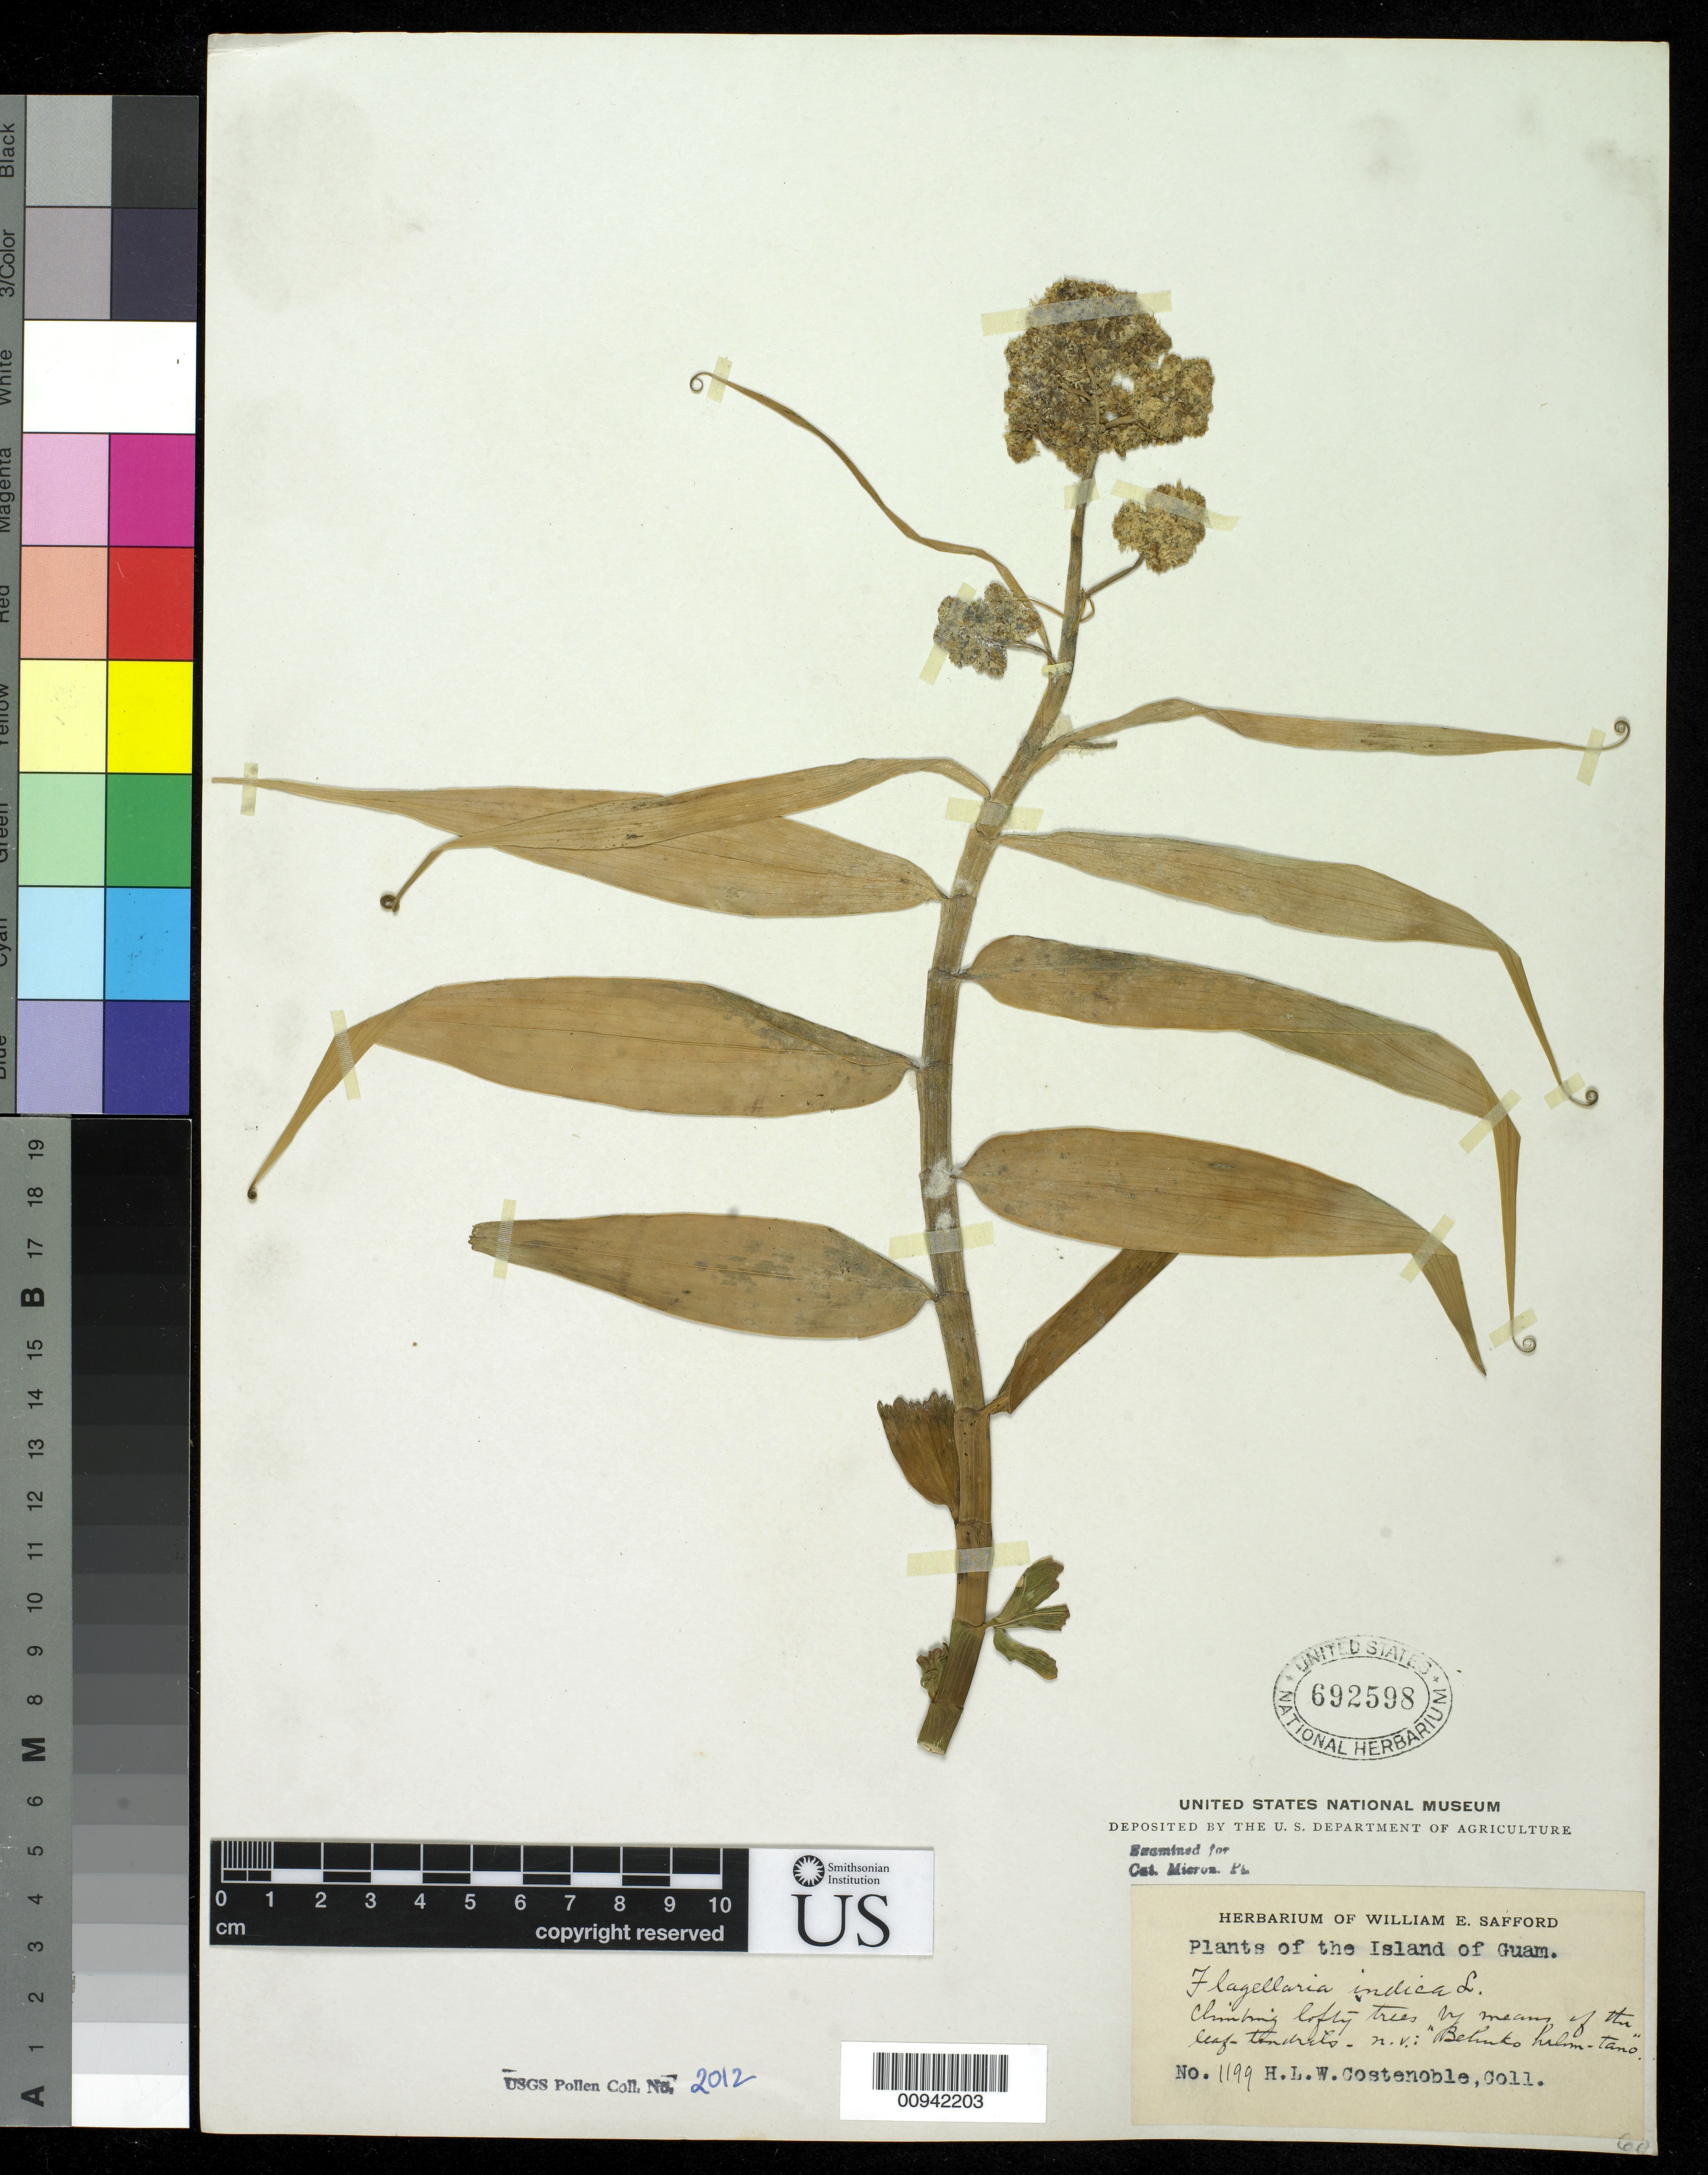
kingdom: Plantae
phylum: Tracheophyta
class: Liliopsida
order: Poales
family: Flagellariaceae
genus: Flagellaria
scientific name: Flagellaria indica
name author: L.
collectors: H. Costenoble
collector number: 1199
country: Guam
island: Guam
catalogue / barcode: US 692598